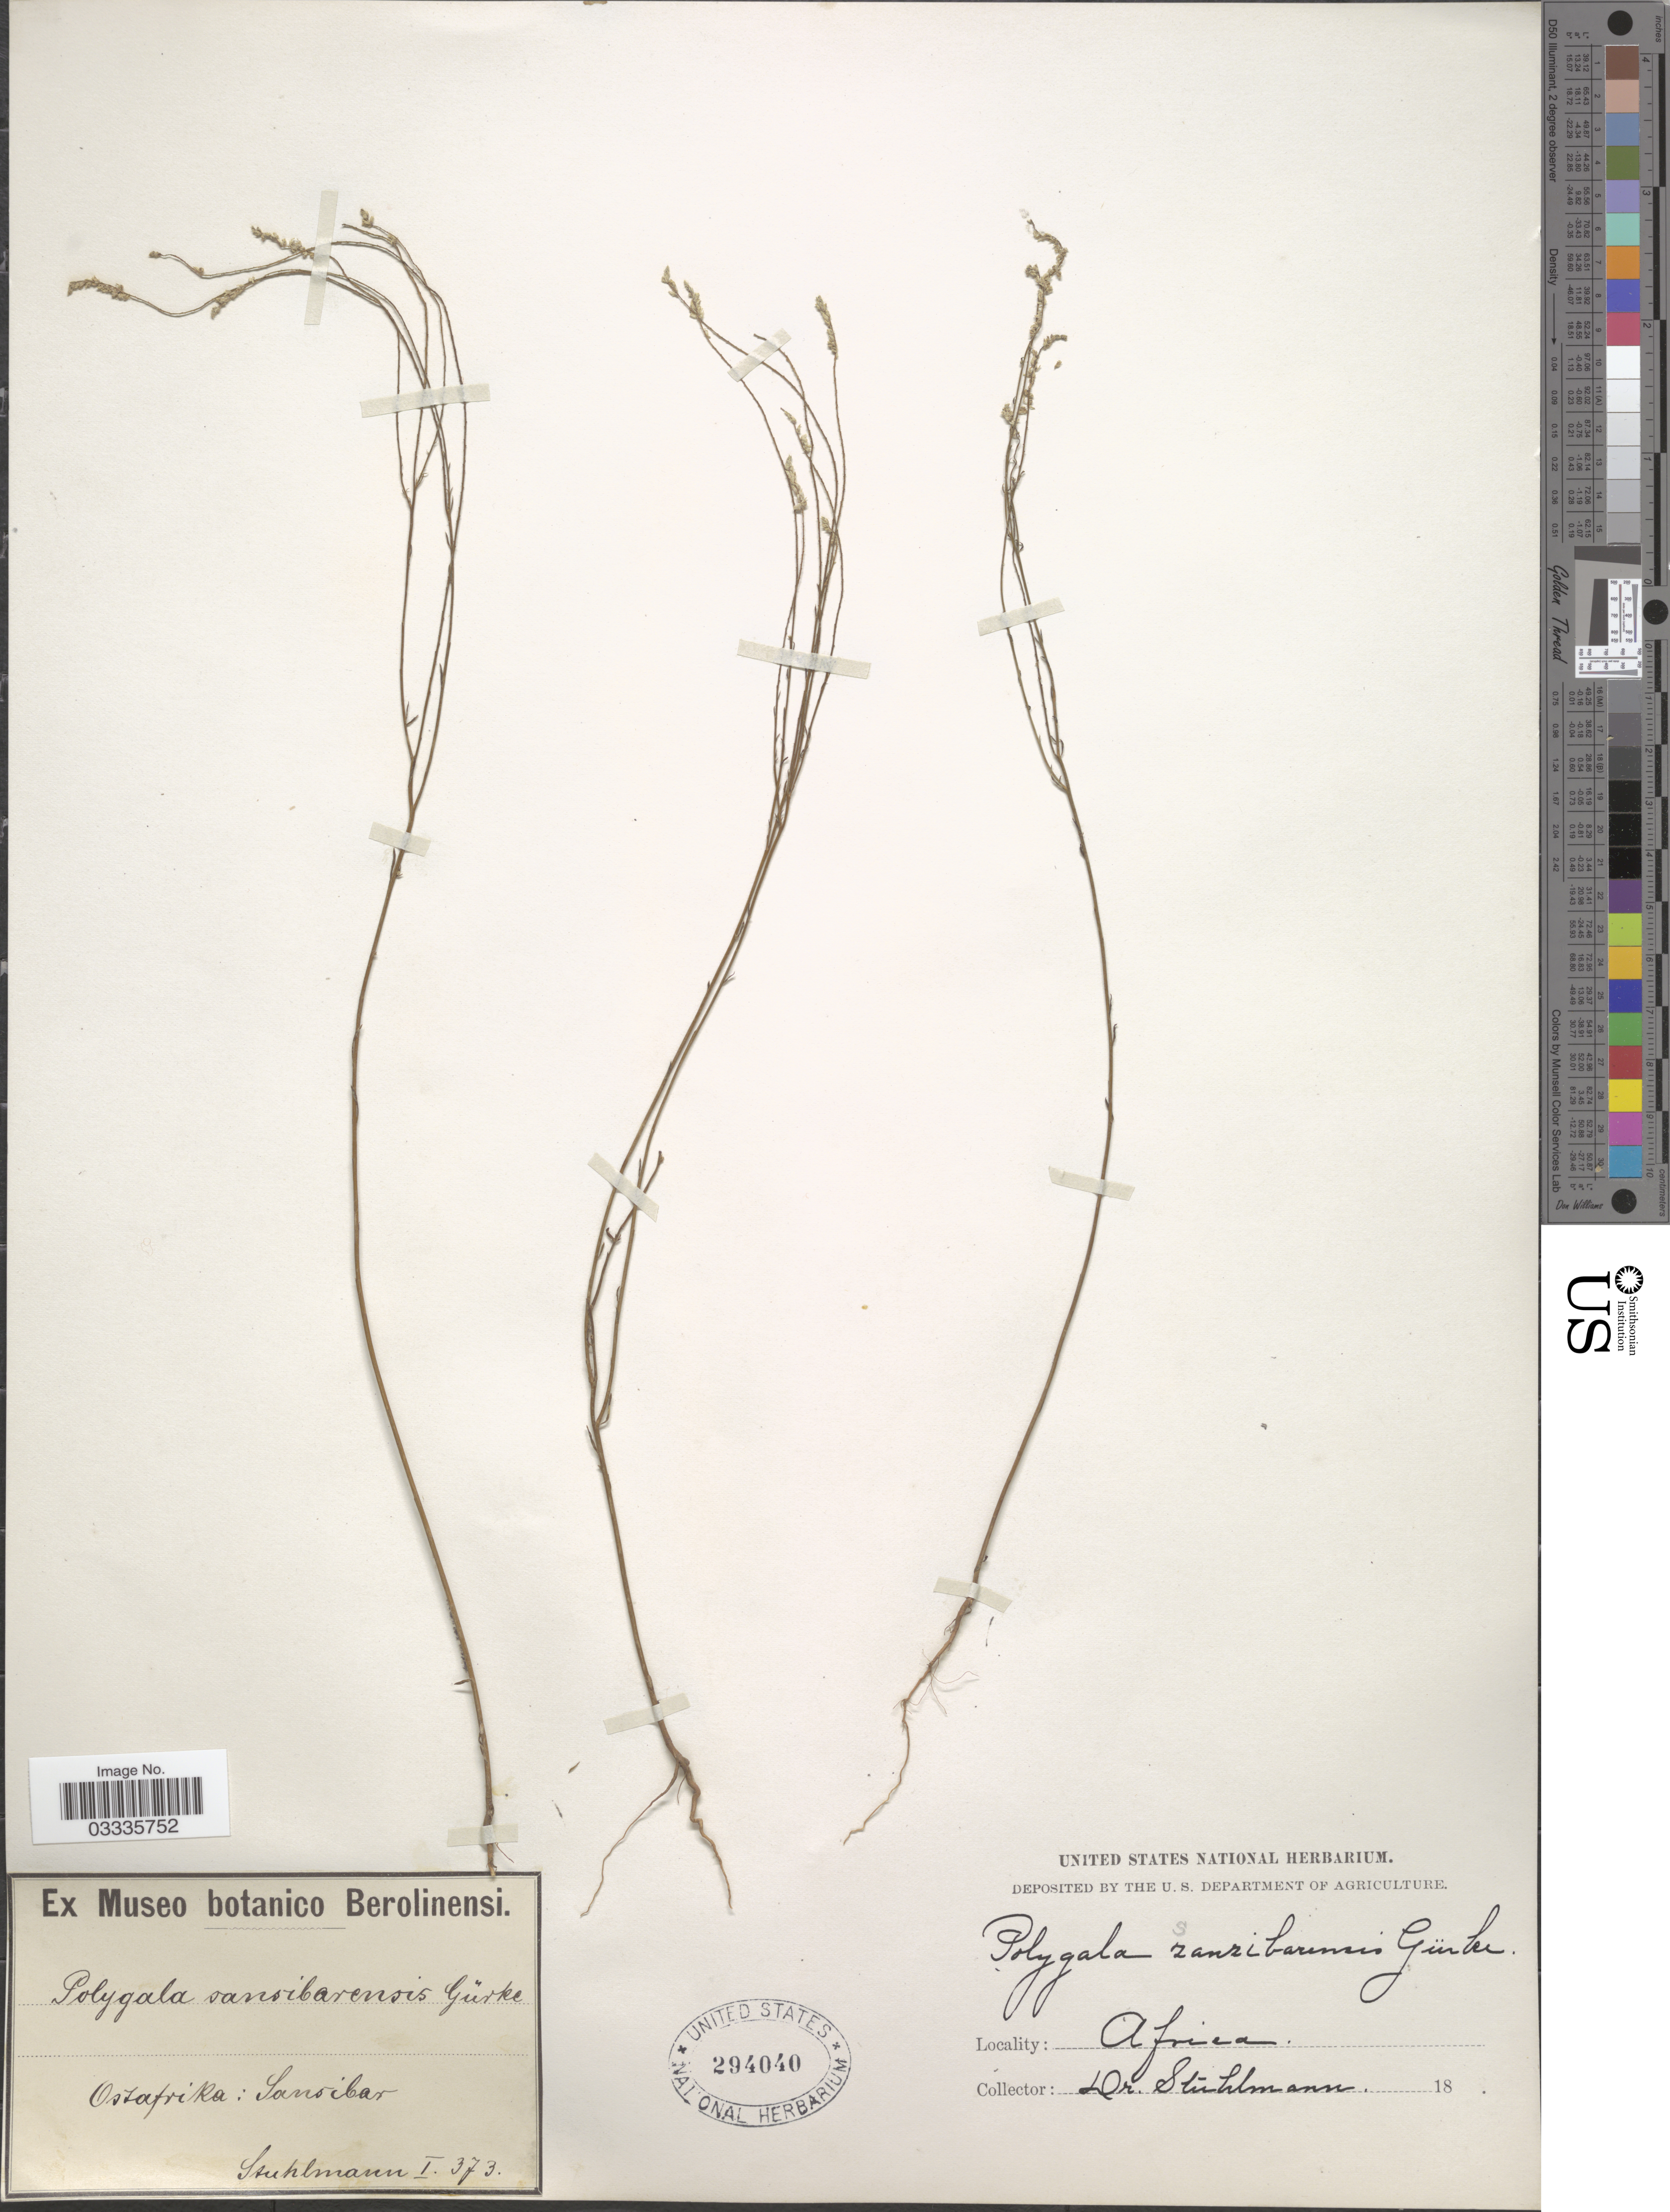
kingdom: Plantae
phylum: Tracheophyta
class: Magnoliopsida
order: Fabales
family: Polygalaceae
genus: Polygala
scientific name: Polygala sansisbarensis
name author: Gürke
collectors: -. Stuhlmann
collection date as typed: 18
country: Tanzania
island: Zanzibar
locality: Ostafrika: Sansibar. Africa.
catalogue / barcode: US 294040